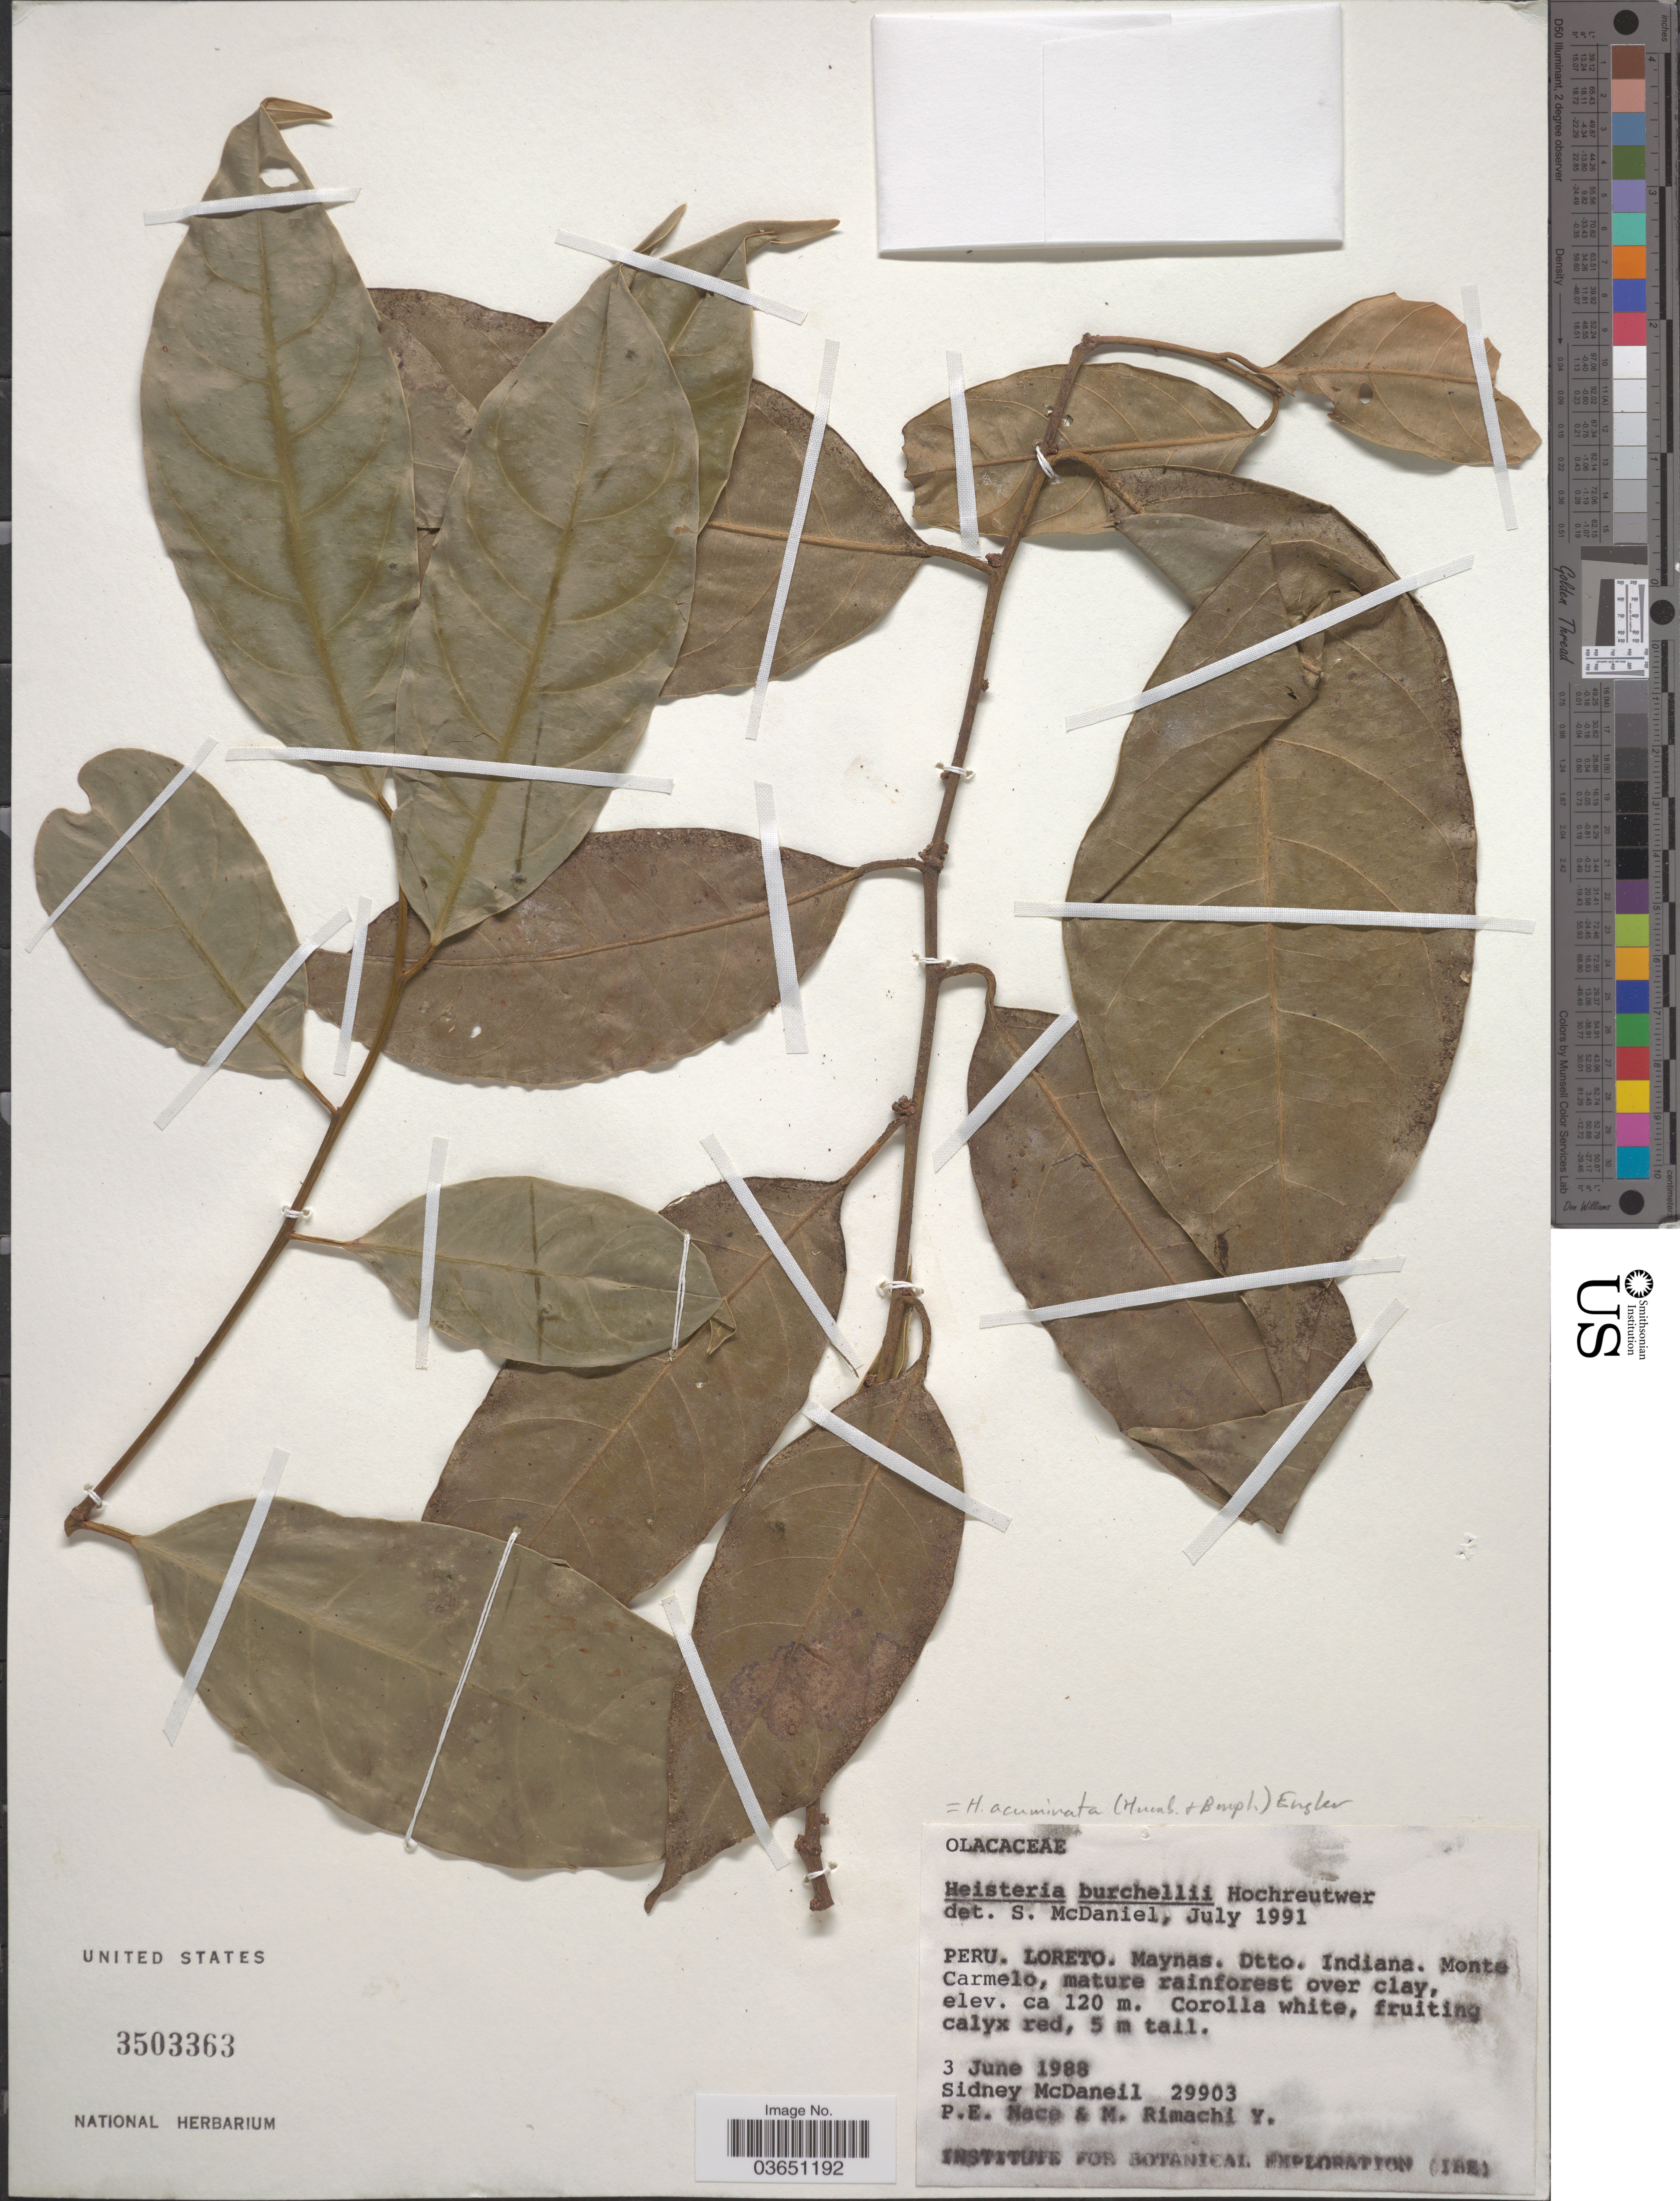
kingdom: Plantae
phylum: Tracheophyta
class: Magnoliopsida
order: Santalales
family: Erythropalaceae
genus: Heisteria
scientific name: Heisteria acuminata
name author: (Humb. & Bonpl.) Engl.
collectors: S. McDaniel, P. Nace & M. Rimachi Y.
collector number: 29903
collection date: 1988-06-03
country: Peru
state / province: Loreto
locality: Maynas. Dtto. Indiana. Monte Carmelo, mature rainforest over clay.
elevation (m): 120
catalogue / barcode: US 3503363